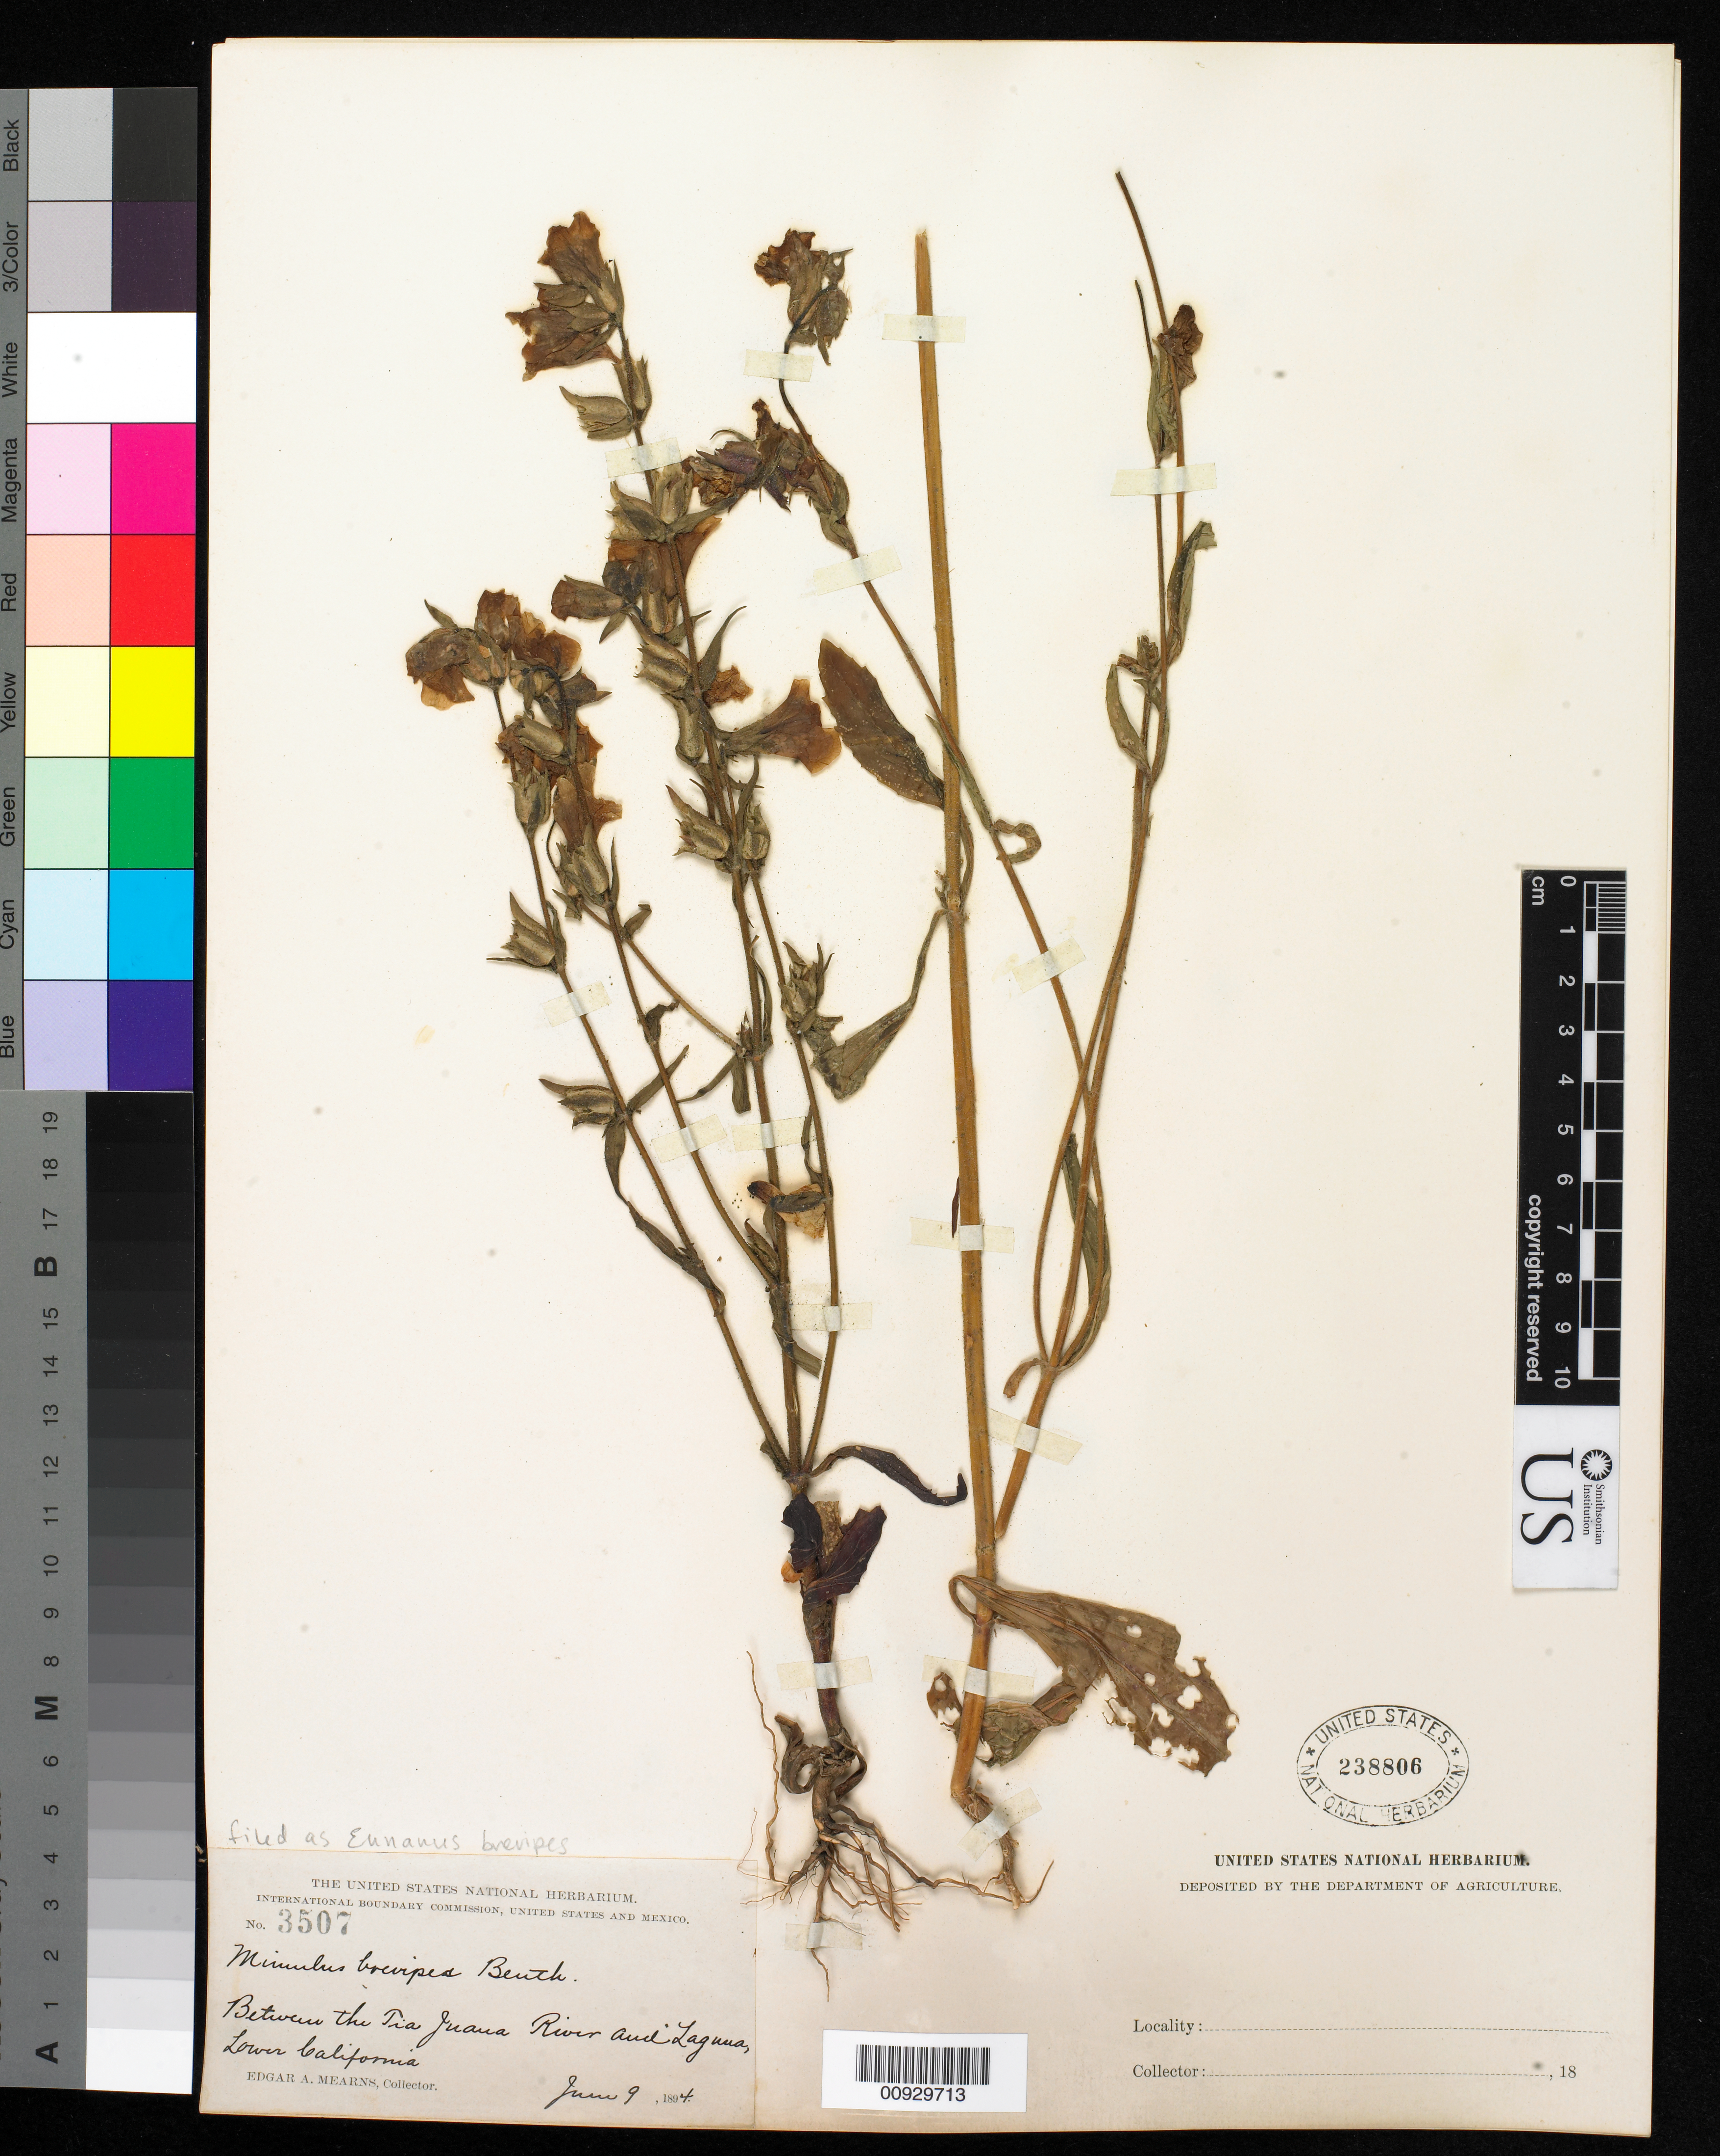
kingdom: Plantae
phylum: Tracheophyta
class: Magnoliopsida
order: Lamiales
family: Phrymaceae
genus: Eunanus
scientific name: Eunanus brevipes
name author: (Benth.) Greene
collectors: E. A. Mearns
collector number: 3507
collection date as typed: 09 Jun 1894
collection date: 1894-06-09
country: Mexico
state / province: Baja California Norte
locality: Between the Tia Juana River and Laguna, Lower California.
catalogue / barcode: US 238806